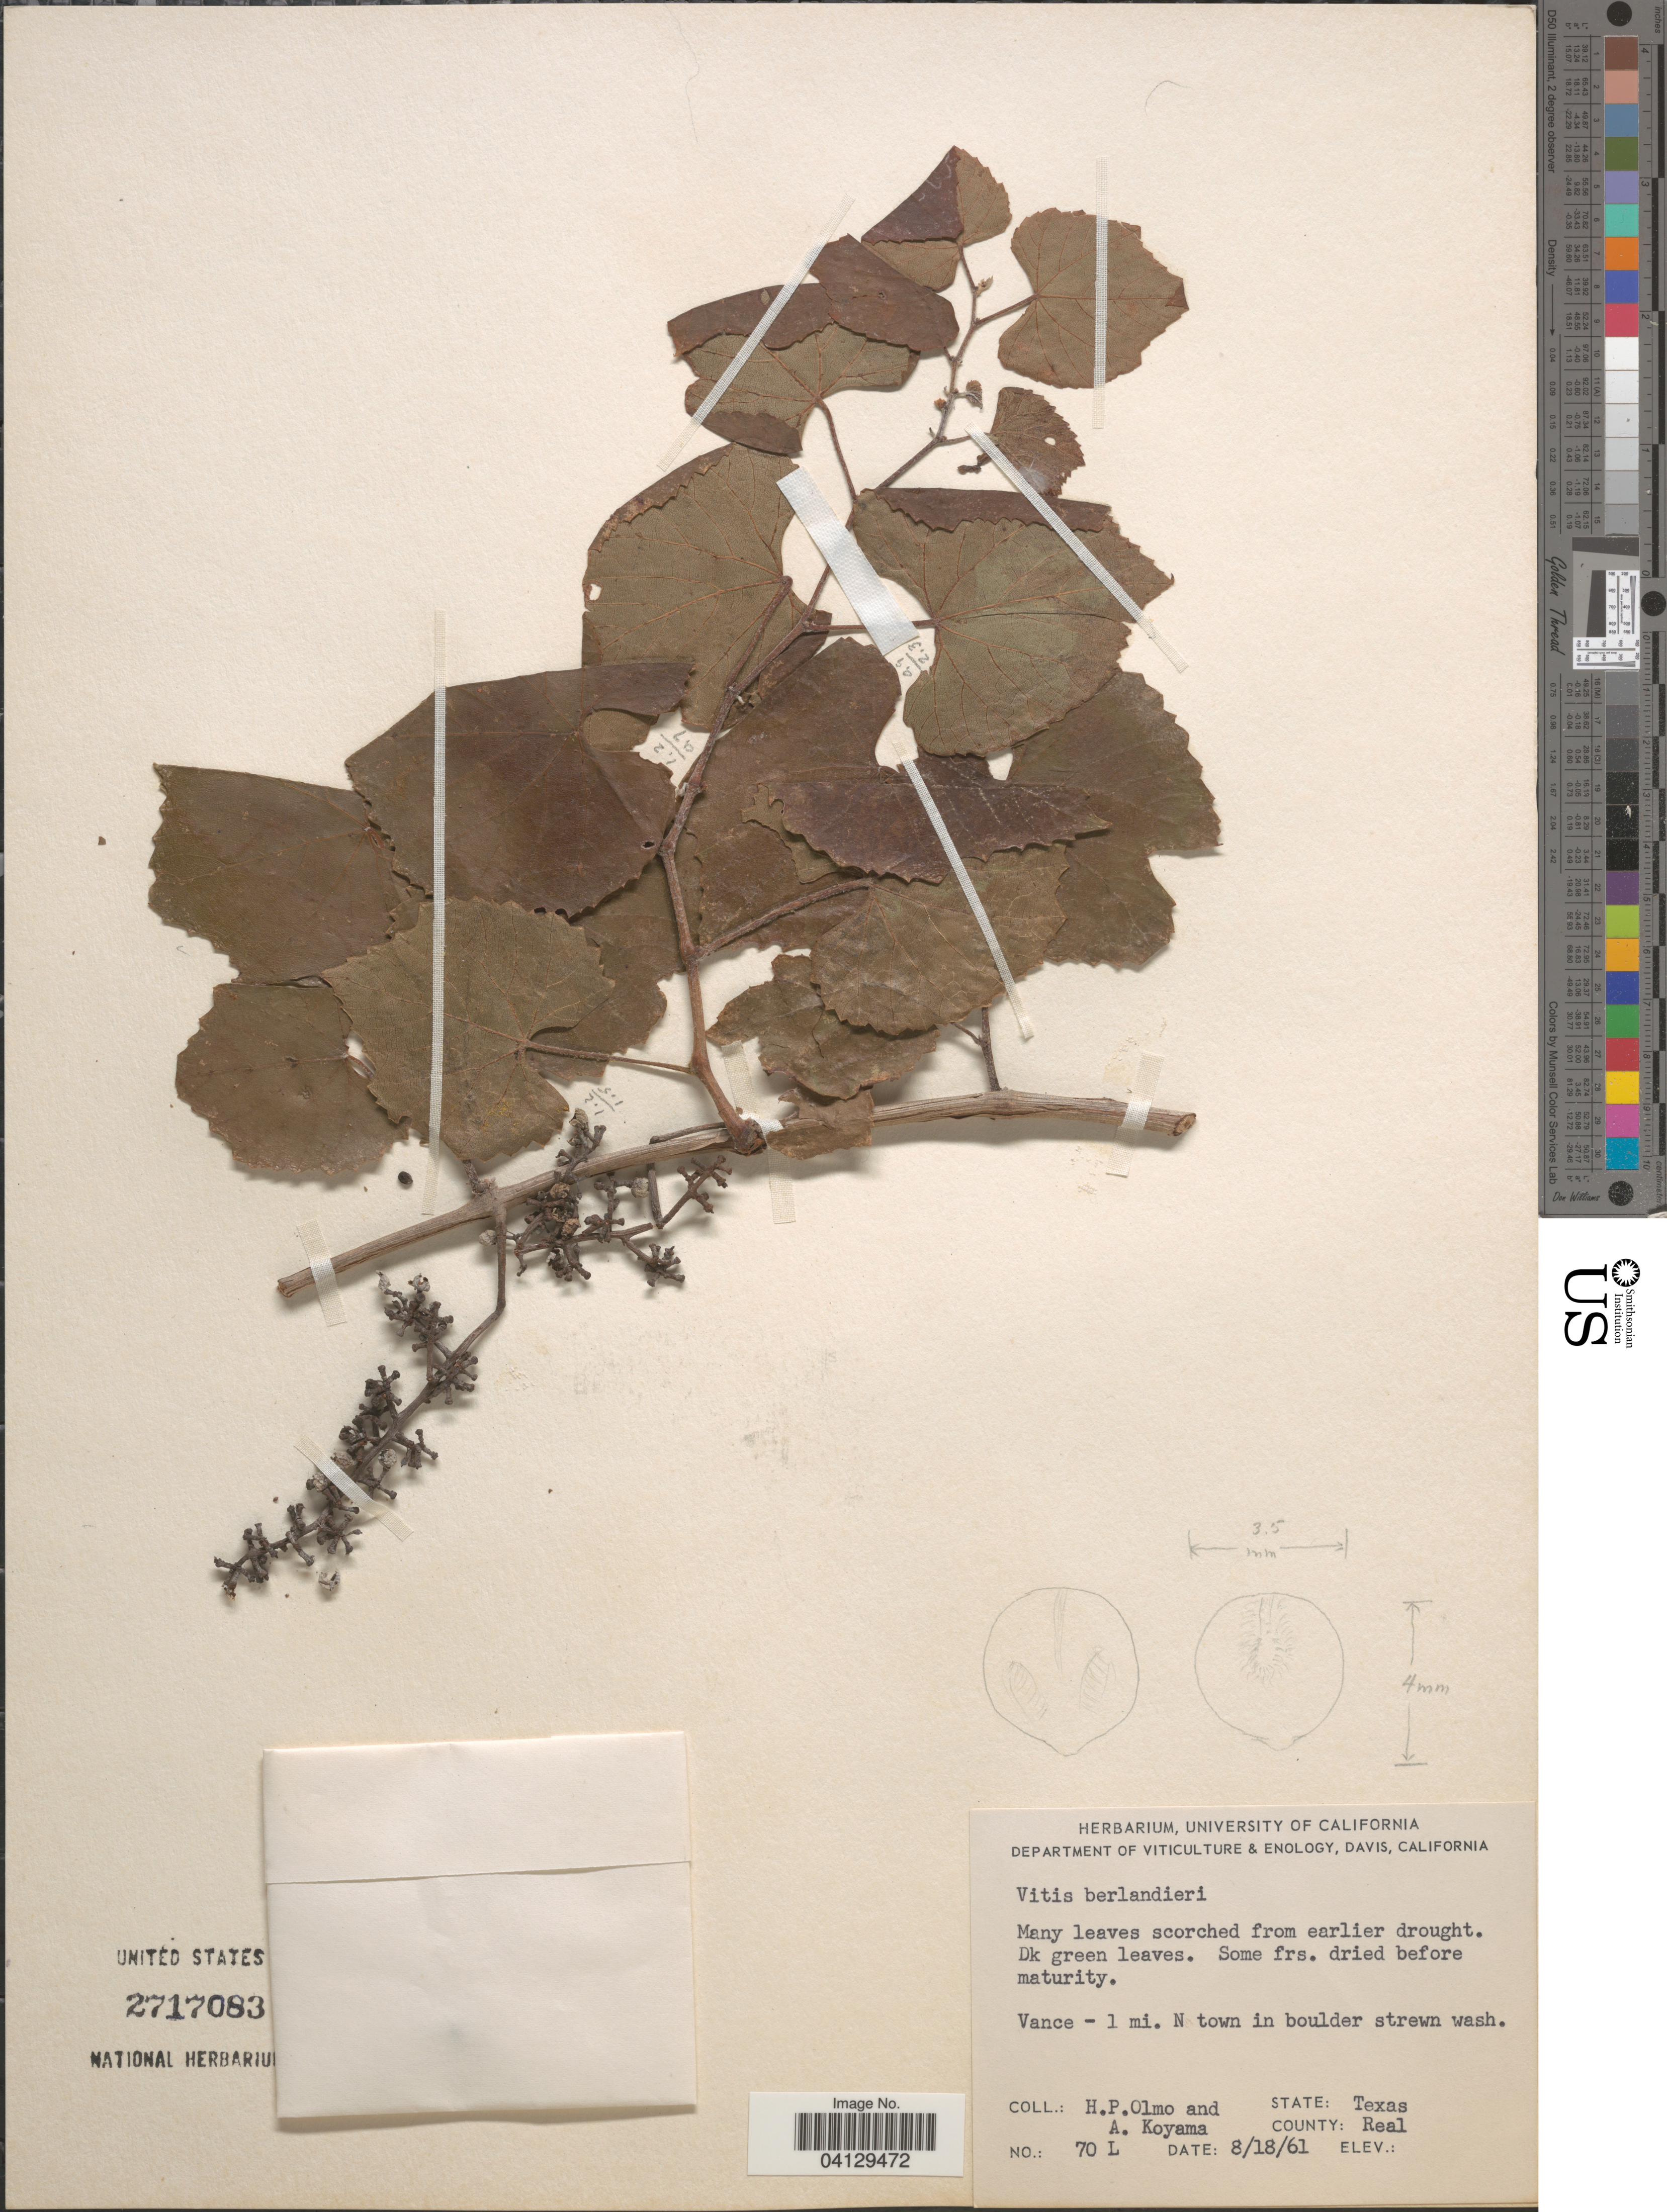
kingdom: Plantae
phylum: Tracheophyta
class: Magnoliopsida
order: Vitales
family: Vitaceae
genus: Vitis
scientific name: Vitis berlandieri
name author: Planch.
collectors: H. Olmo & A. Koyama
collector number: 70L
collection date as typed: Transcribed d/m/y: 18/8/61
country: United States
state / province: Texas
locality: Vance - 1 mi. N town in boulder strewn wash. County: Real.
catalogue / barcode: US 2717083